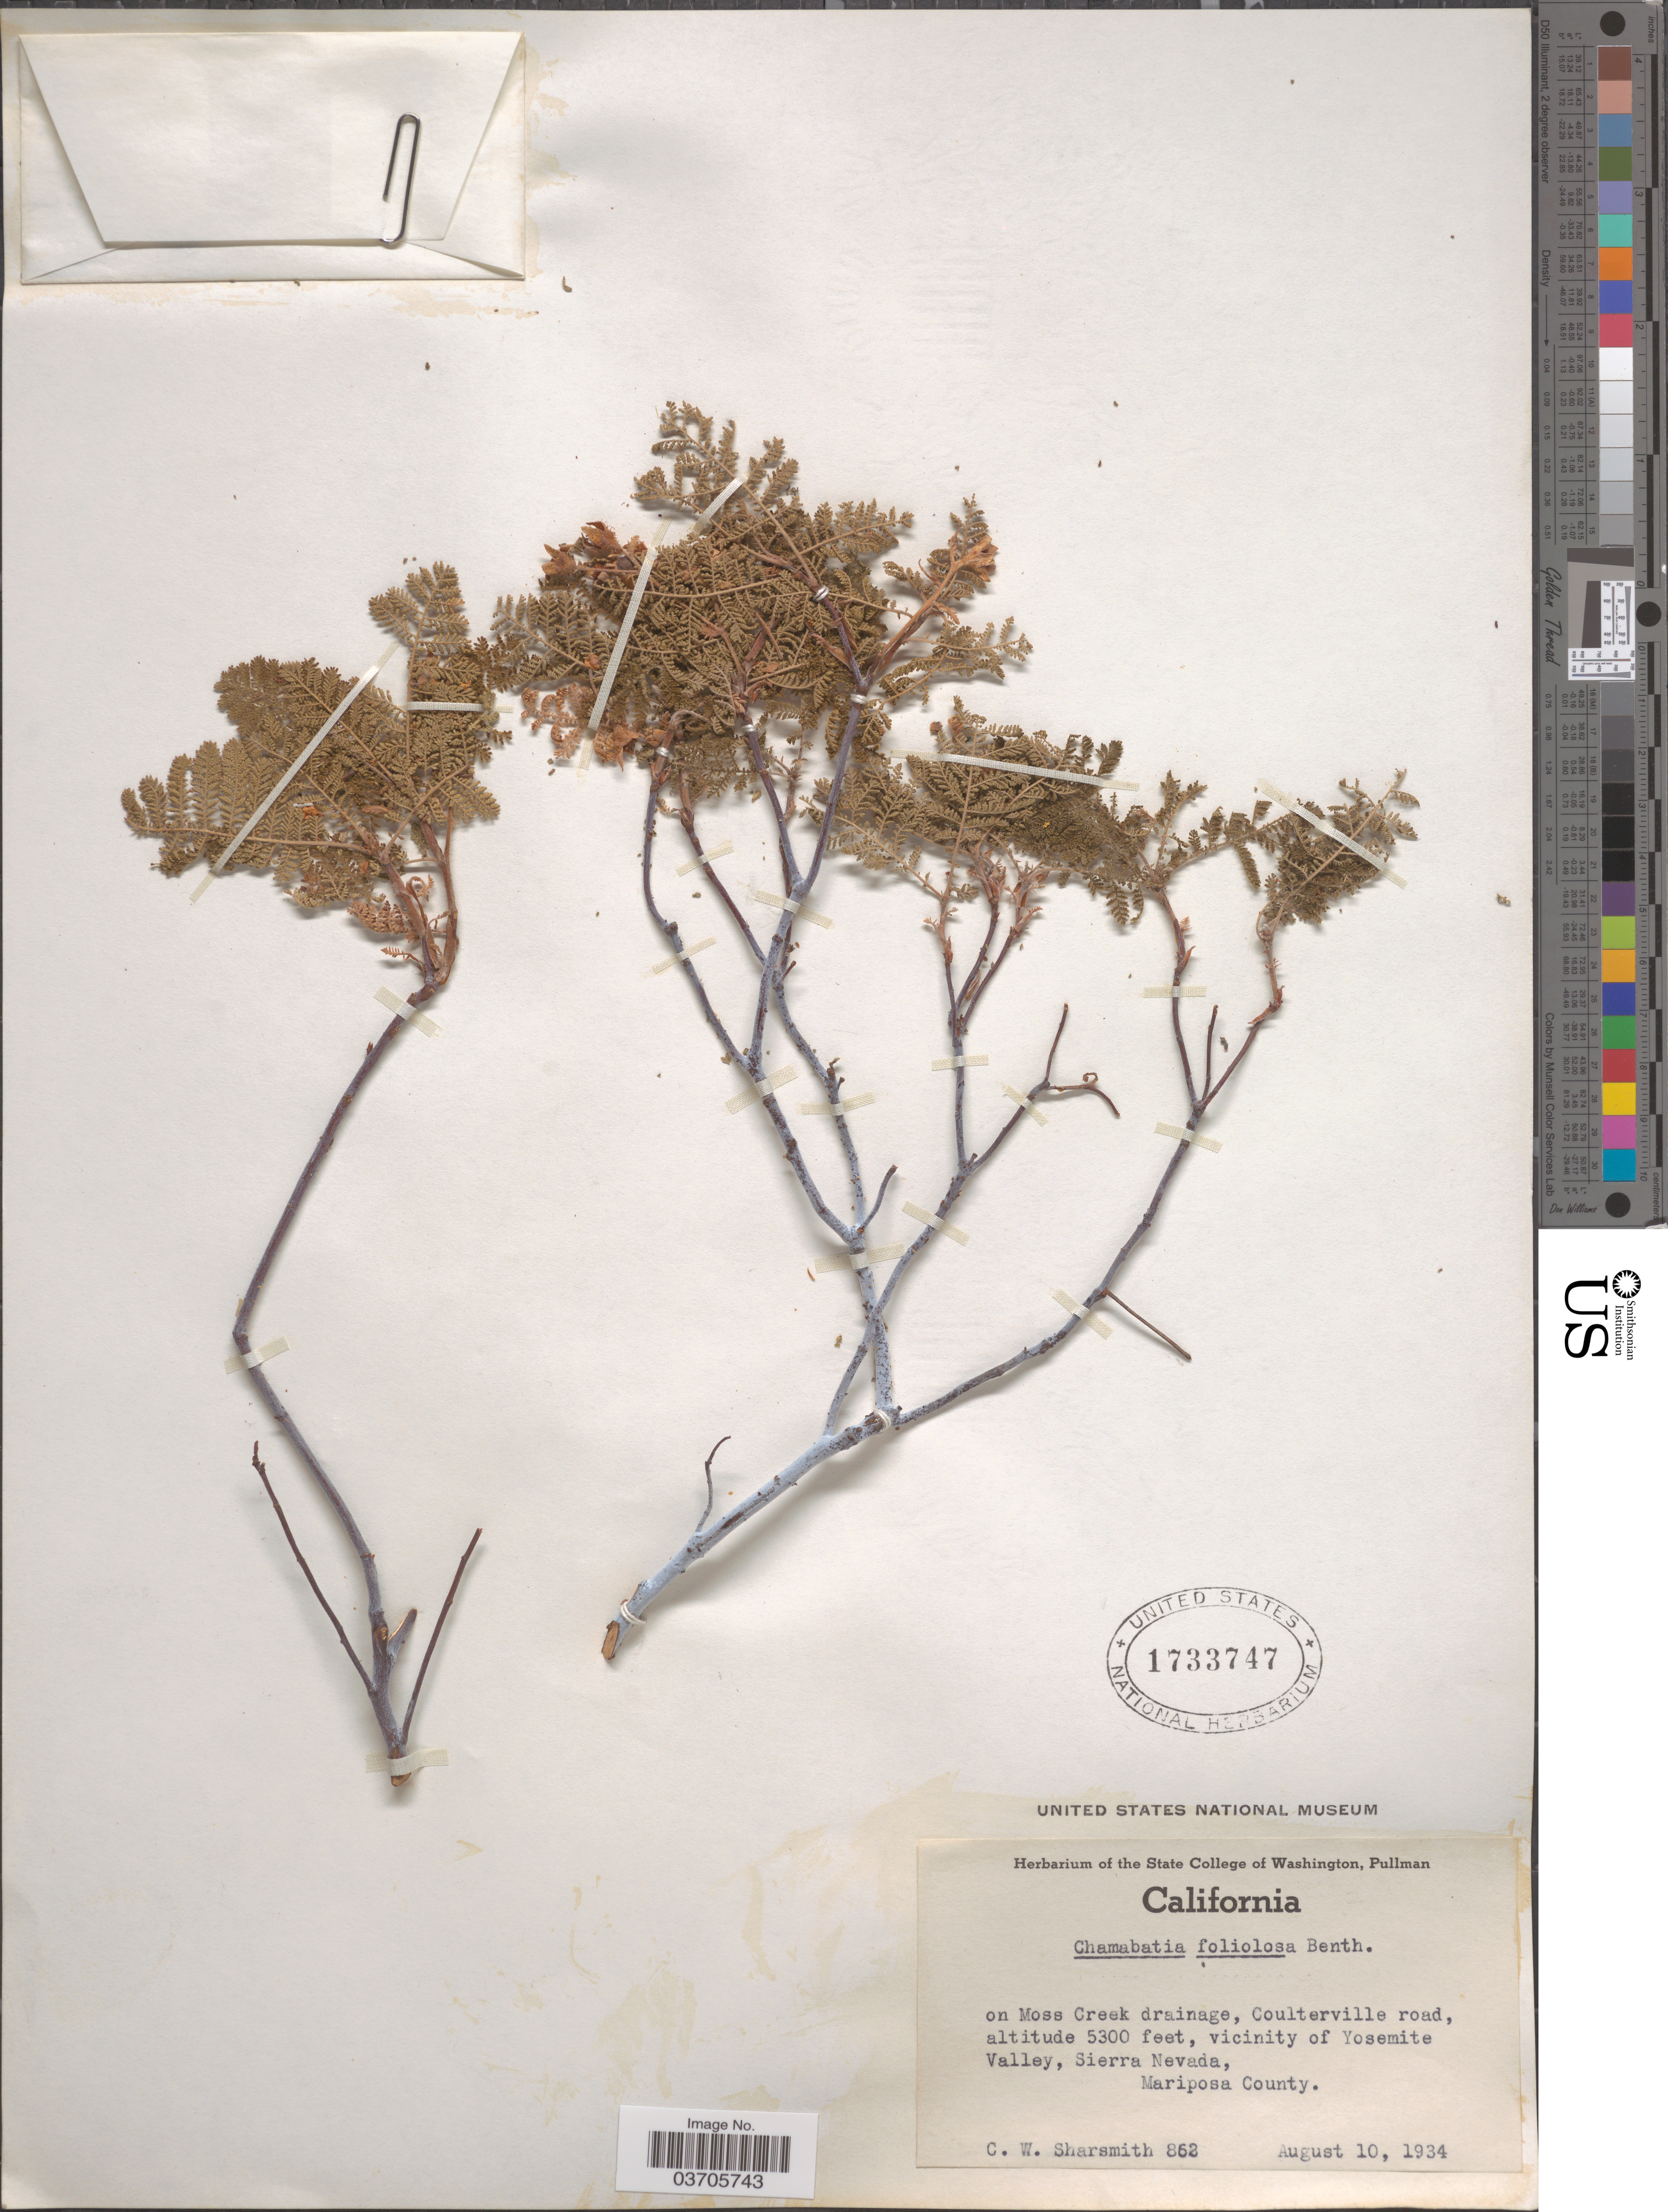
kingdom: Plantae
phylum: Tracheophyta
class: Magnoliopsida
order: Rosales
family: Rosaceae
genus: Chamaebatia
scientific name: Chamaebatia foliolosa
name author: Benth.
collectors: C. Sharsmith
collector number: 862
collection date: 1934-08-10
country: United States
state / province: California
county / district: Mariposa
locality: On moss Creek drainage, Coulterville road, vicinity of Yosemite Valley, Sierra Nevada, Mariposa County.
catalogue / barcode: US 1733747